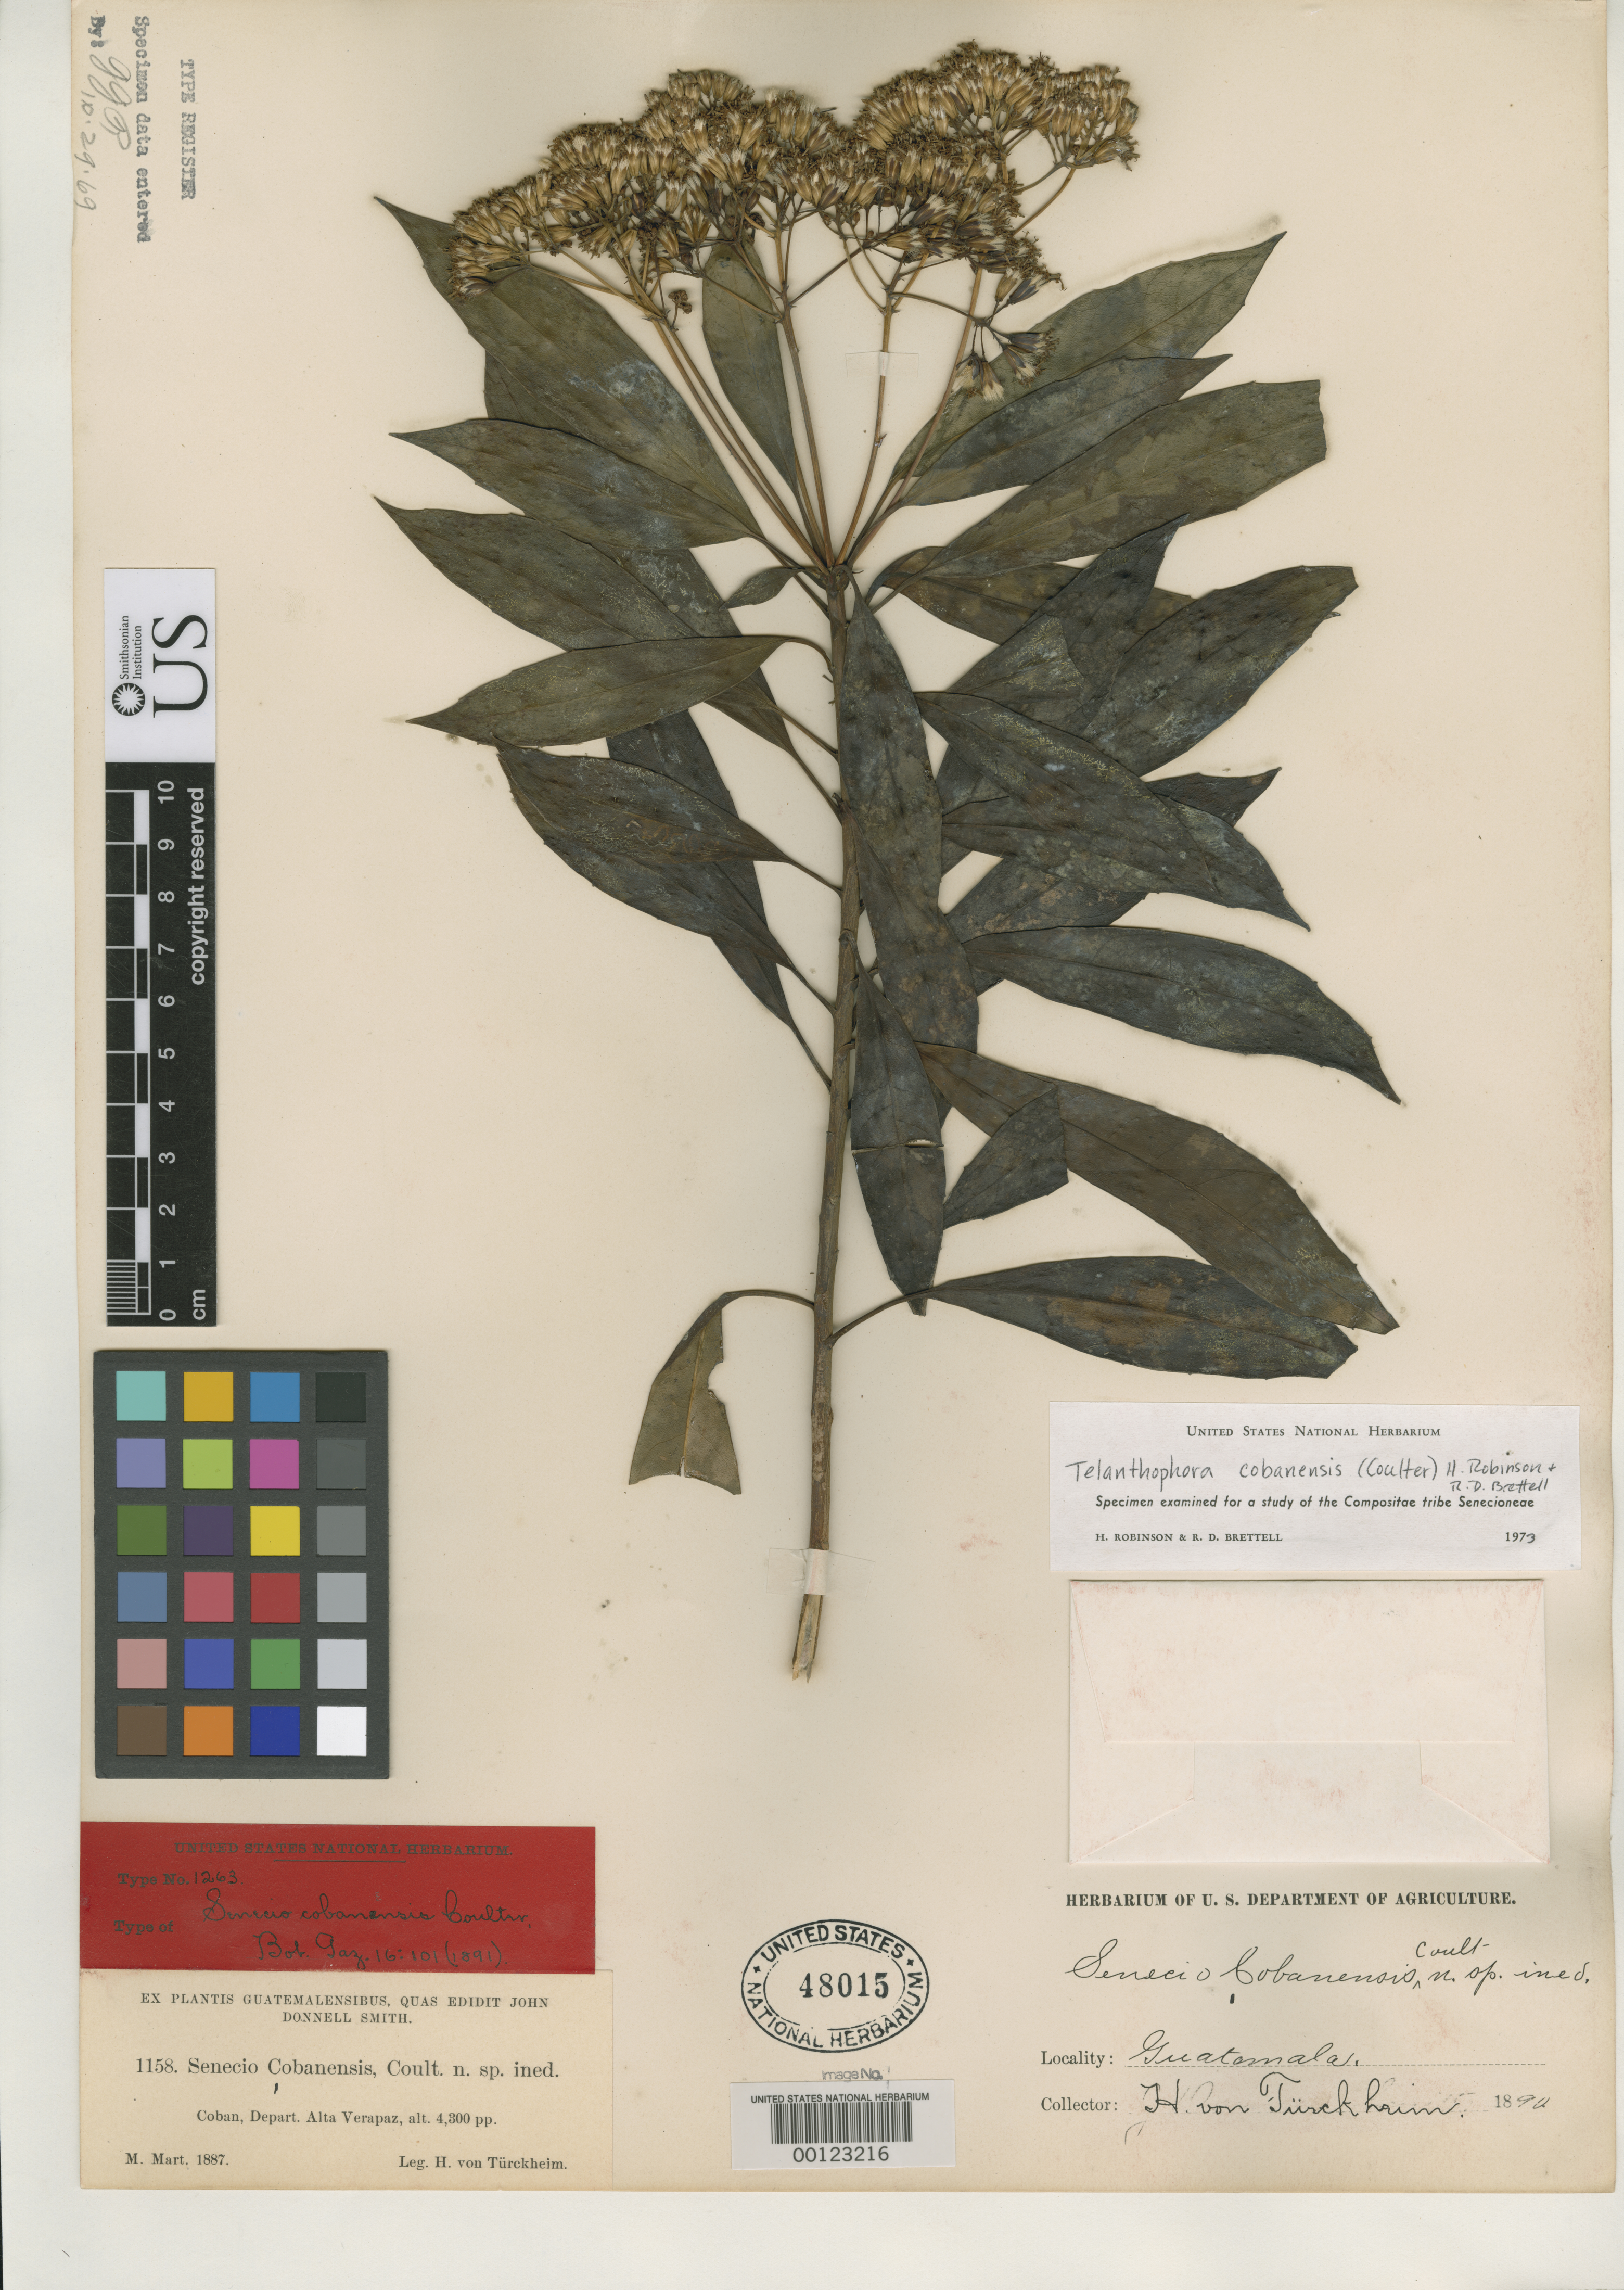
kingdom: Plantae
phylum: Tracheophyta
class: Magnoliopsida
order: Asterales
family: Asteraceae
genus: Senecio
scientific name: Senecio cobanensis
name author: J.M. Coult.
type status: Type Collection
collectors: H. von Türckheim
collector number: J.D.S. 1158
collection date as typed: Mar 1887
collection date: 1887-03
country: Guatemala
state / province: Alta Verapaz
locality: Cobán; alt. 4300 ft.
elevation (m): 1311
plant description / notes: Protologue cites collection date as May 1887, probably in error.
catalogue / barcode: US 48015